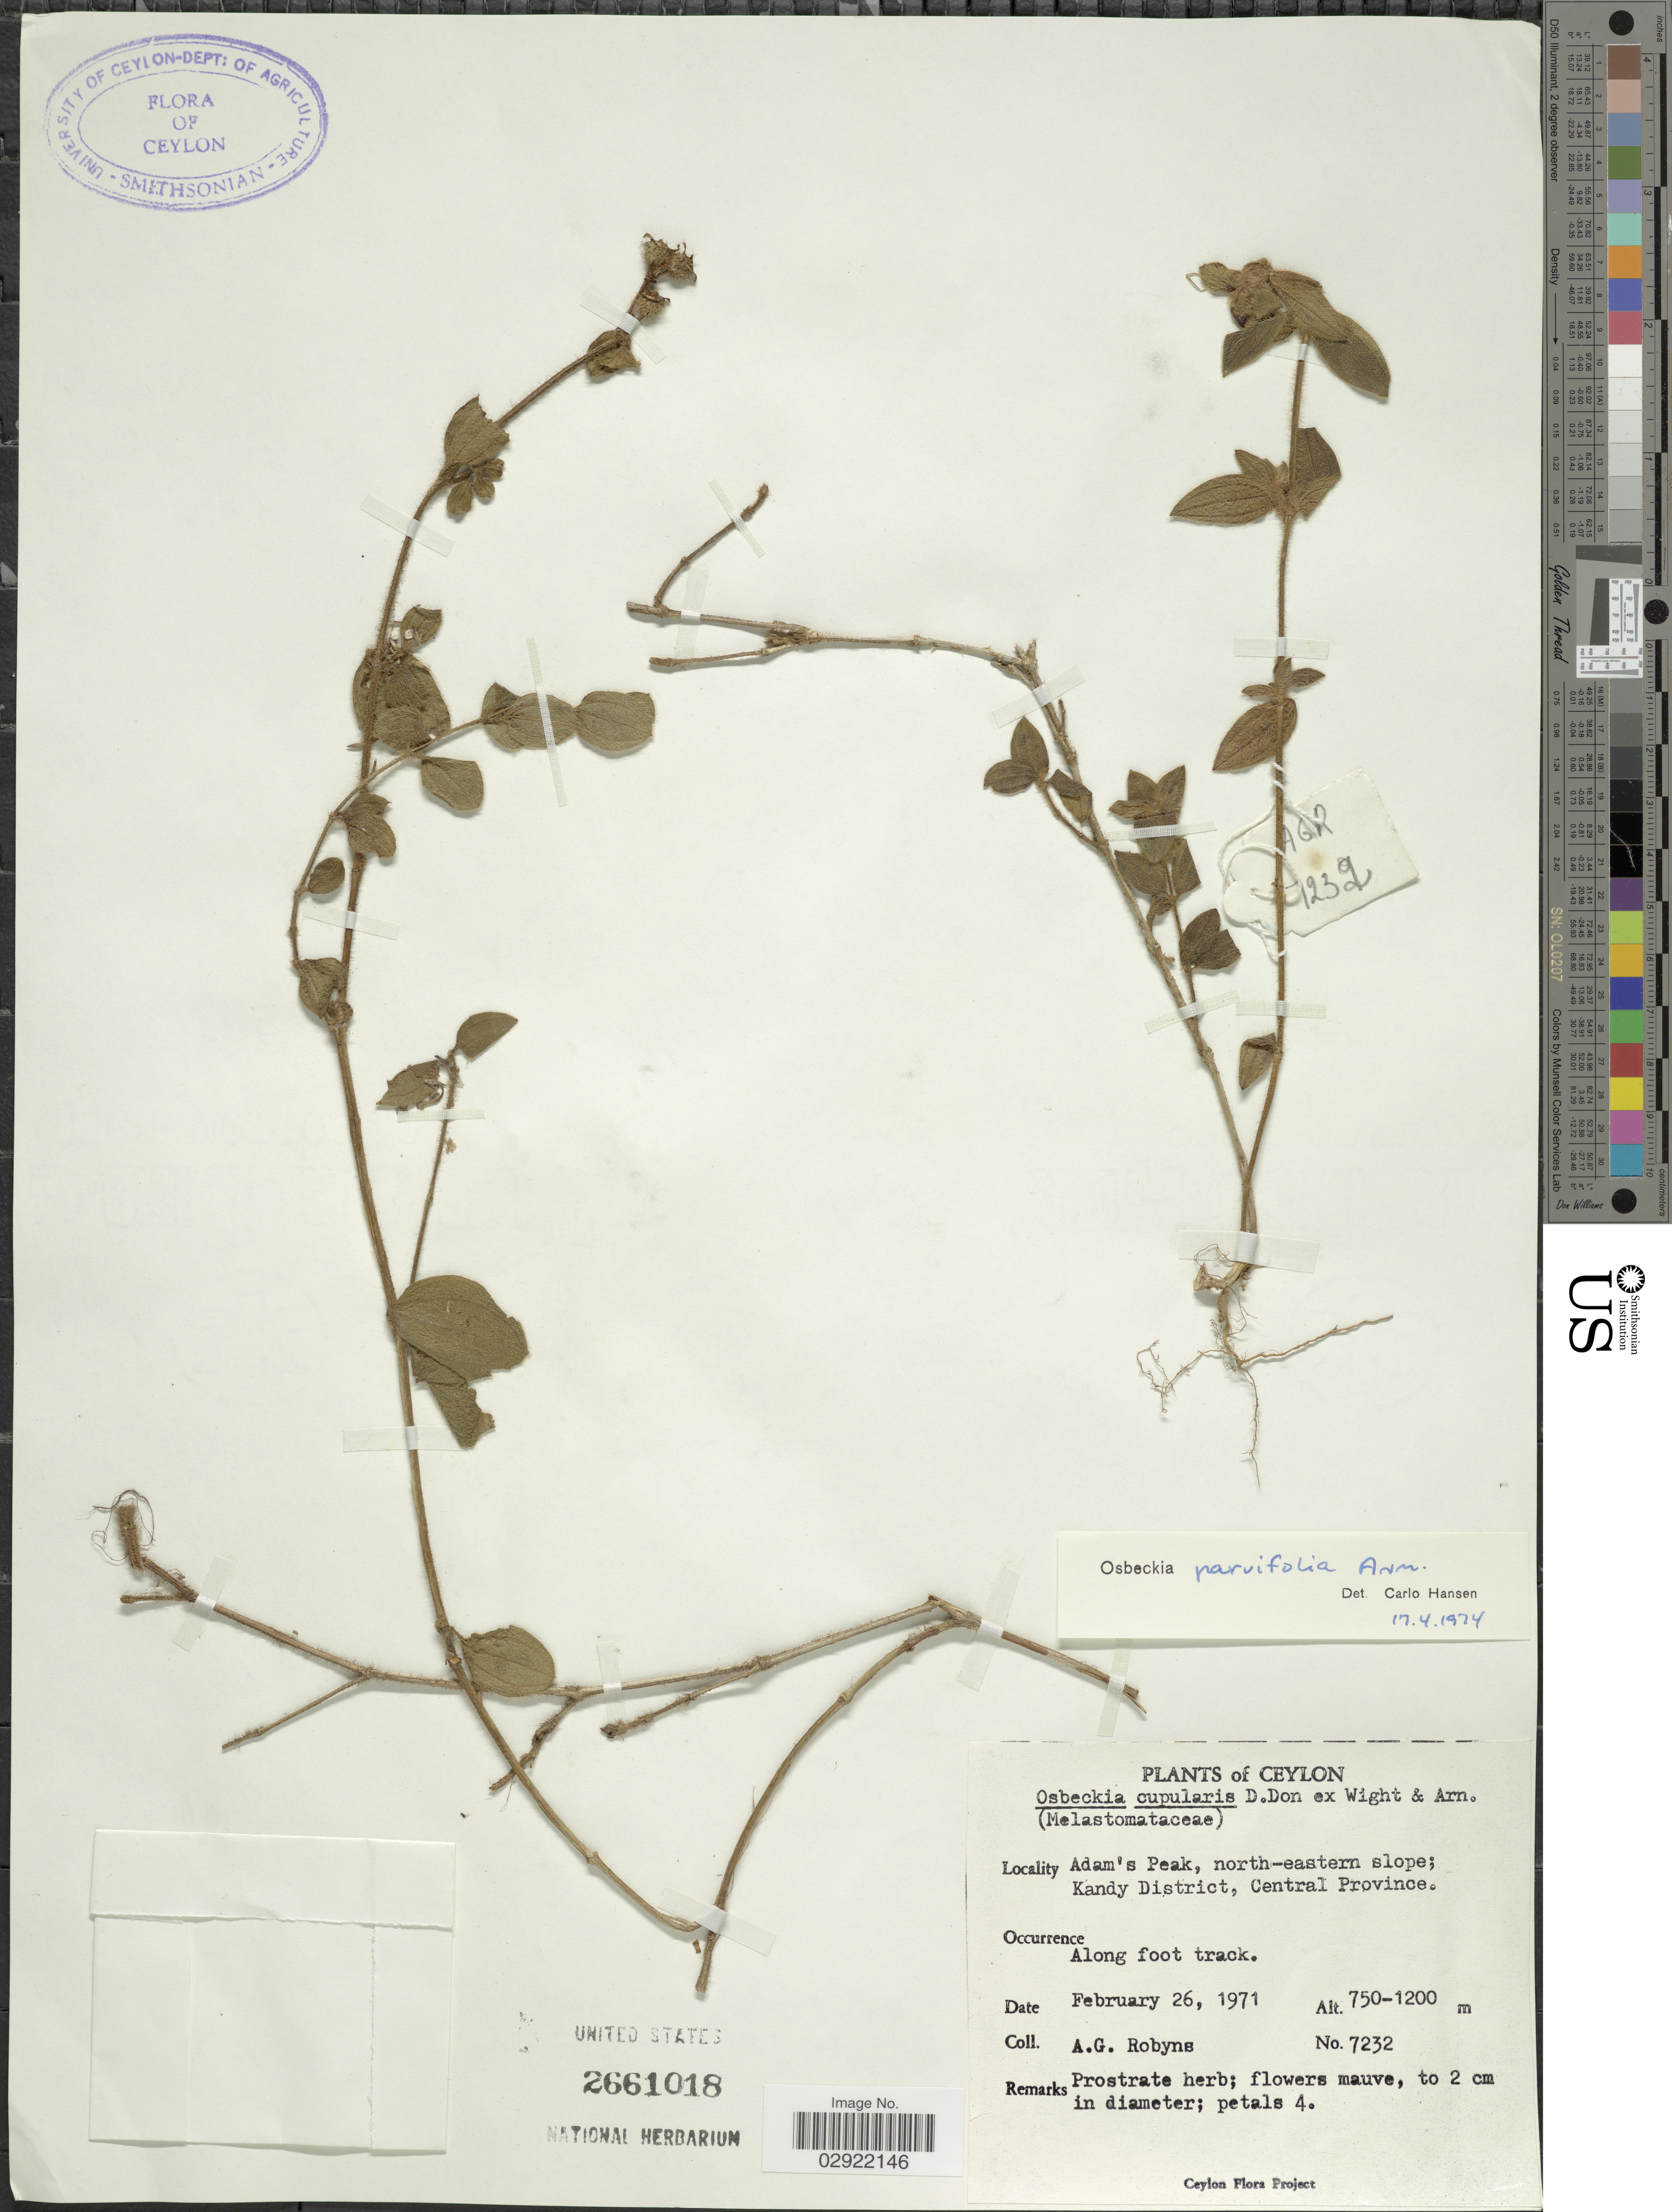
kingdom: Plantae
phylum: Tracheophyta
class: Magnoliopsida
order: Myrtales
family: Melastomataceae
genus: Osbeckia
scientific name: Osbeckia parvifolia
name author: Arn.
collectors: A. Robyns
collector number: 7232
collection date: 1971-02-26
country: Sri Lanka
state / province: Central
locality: Ceylon. Adam's Peak, north-eastern slope; Kandy District.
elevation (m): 750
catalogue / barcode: US 2661018